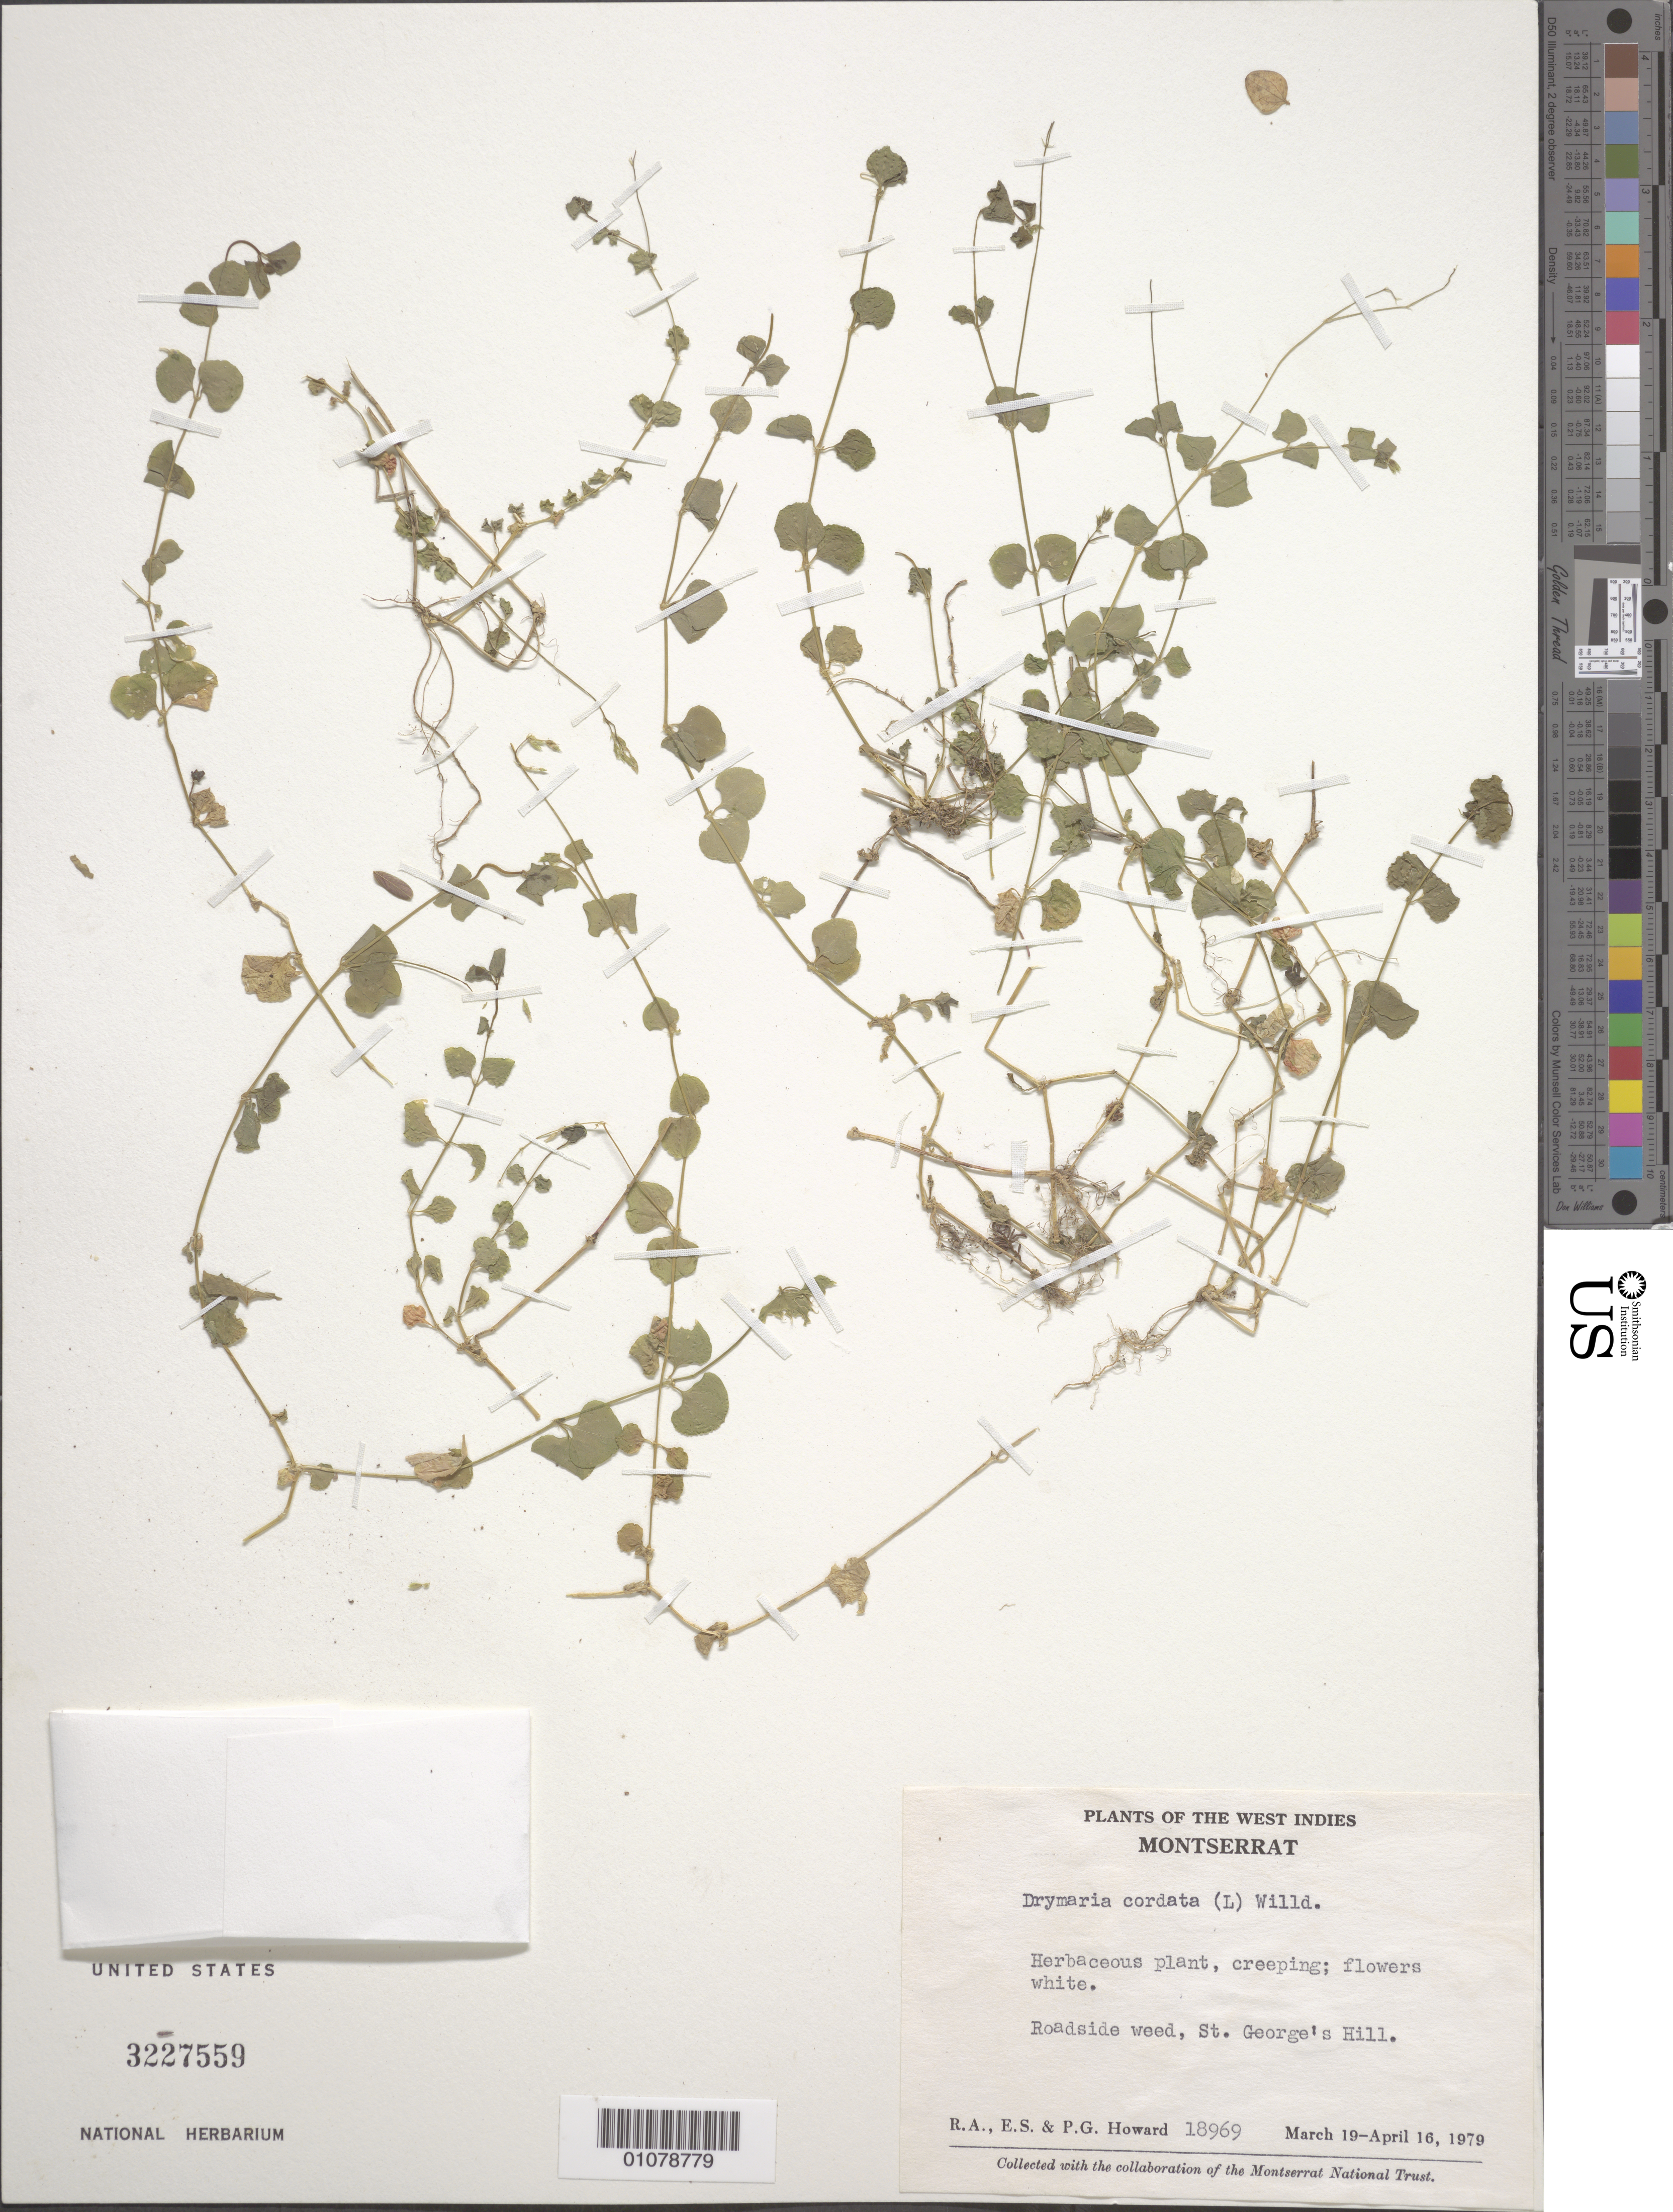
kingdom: Plantae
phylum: Tracheophyta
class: Magnoliopsida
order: Caryophyllales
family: Caryophyllaceae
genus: Drymaria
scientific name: Drymaria cordata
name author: (L.) Willd. ex Schult.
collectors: R. A. Howard, E. S. Howard & P. Howard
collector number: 18969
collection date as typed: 19 Mar 1979 to 16 Apr 1979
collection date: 1979-03-19/1979-04-16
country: Montserrat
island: Montserrat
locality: St. George's Hill.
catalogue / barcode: US 3227559